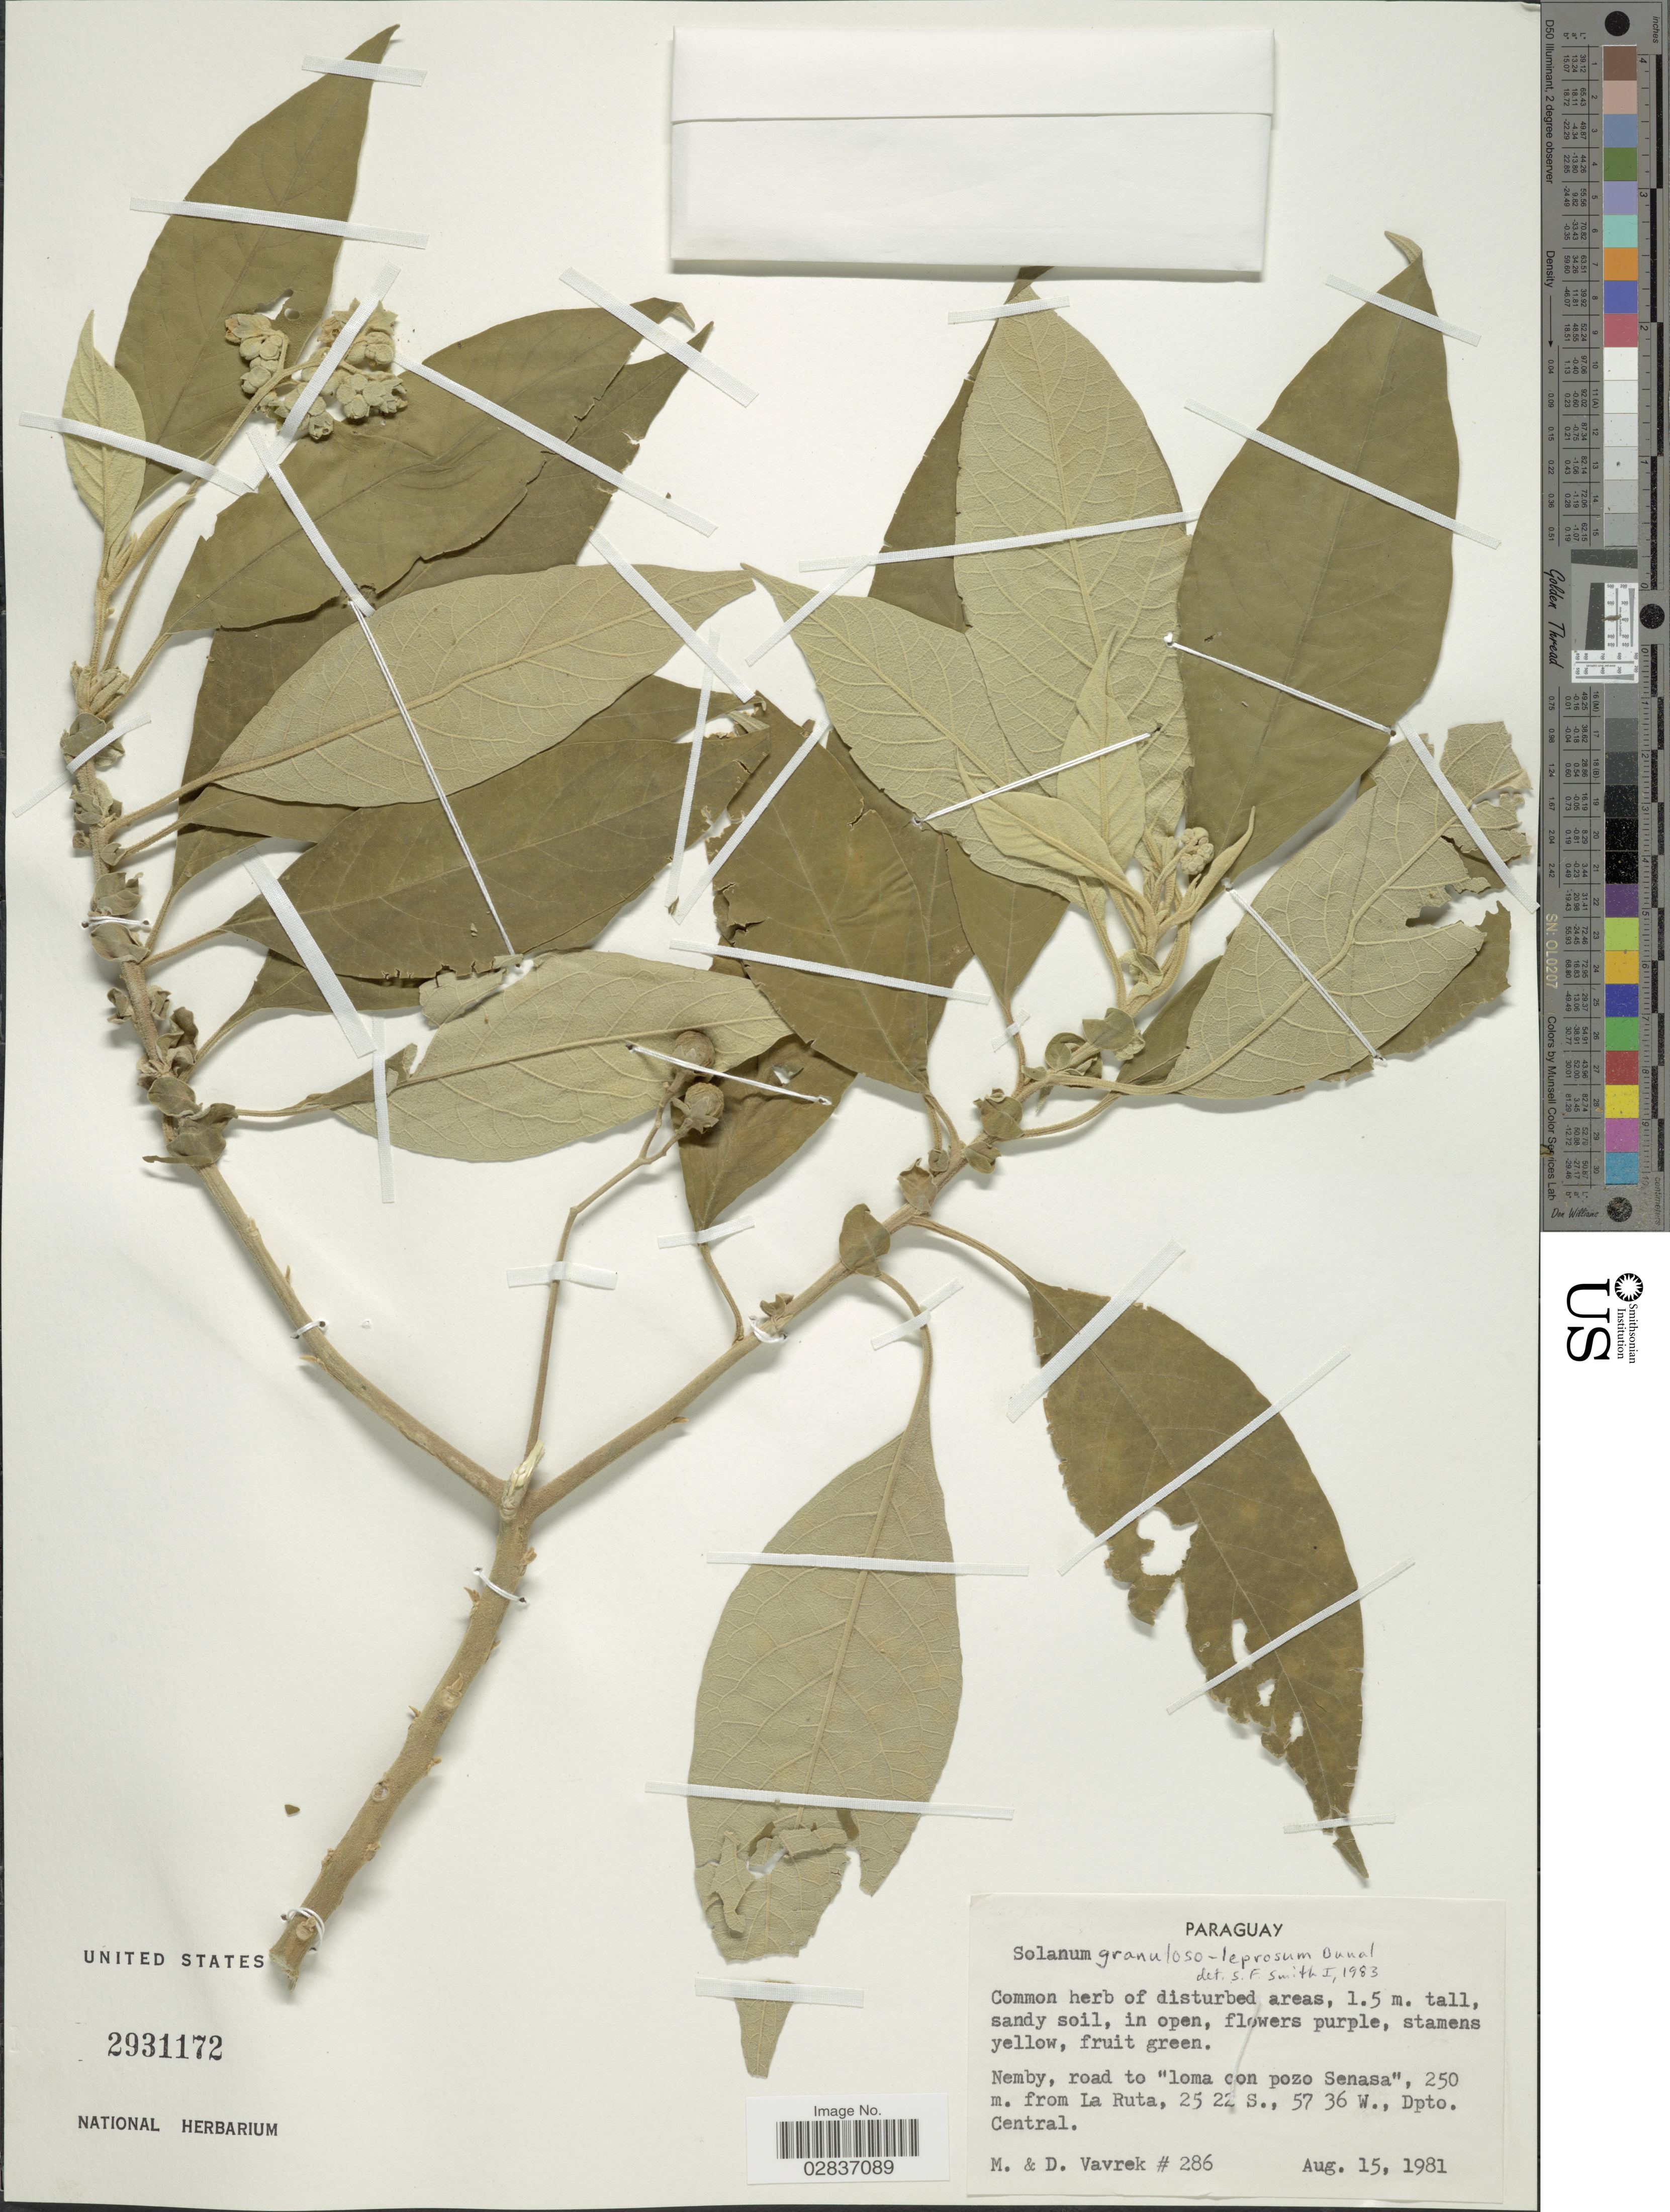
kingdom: Plantae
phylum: Tracheophyta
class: Magnoliopsida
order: Solanales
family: Solanaceae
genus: Solanum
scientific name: Solanum granuloso-leprosum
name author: Dunal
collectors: M. Vavrek & D. Vavrek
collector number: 286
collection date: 1981-08-15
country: Paraguay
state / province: Central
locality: Nemby, road to "loma con pozo Senasa", from La Ruta, Dpto. Central.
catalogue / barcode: US 2931172